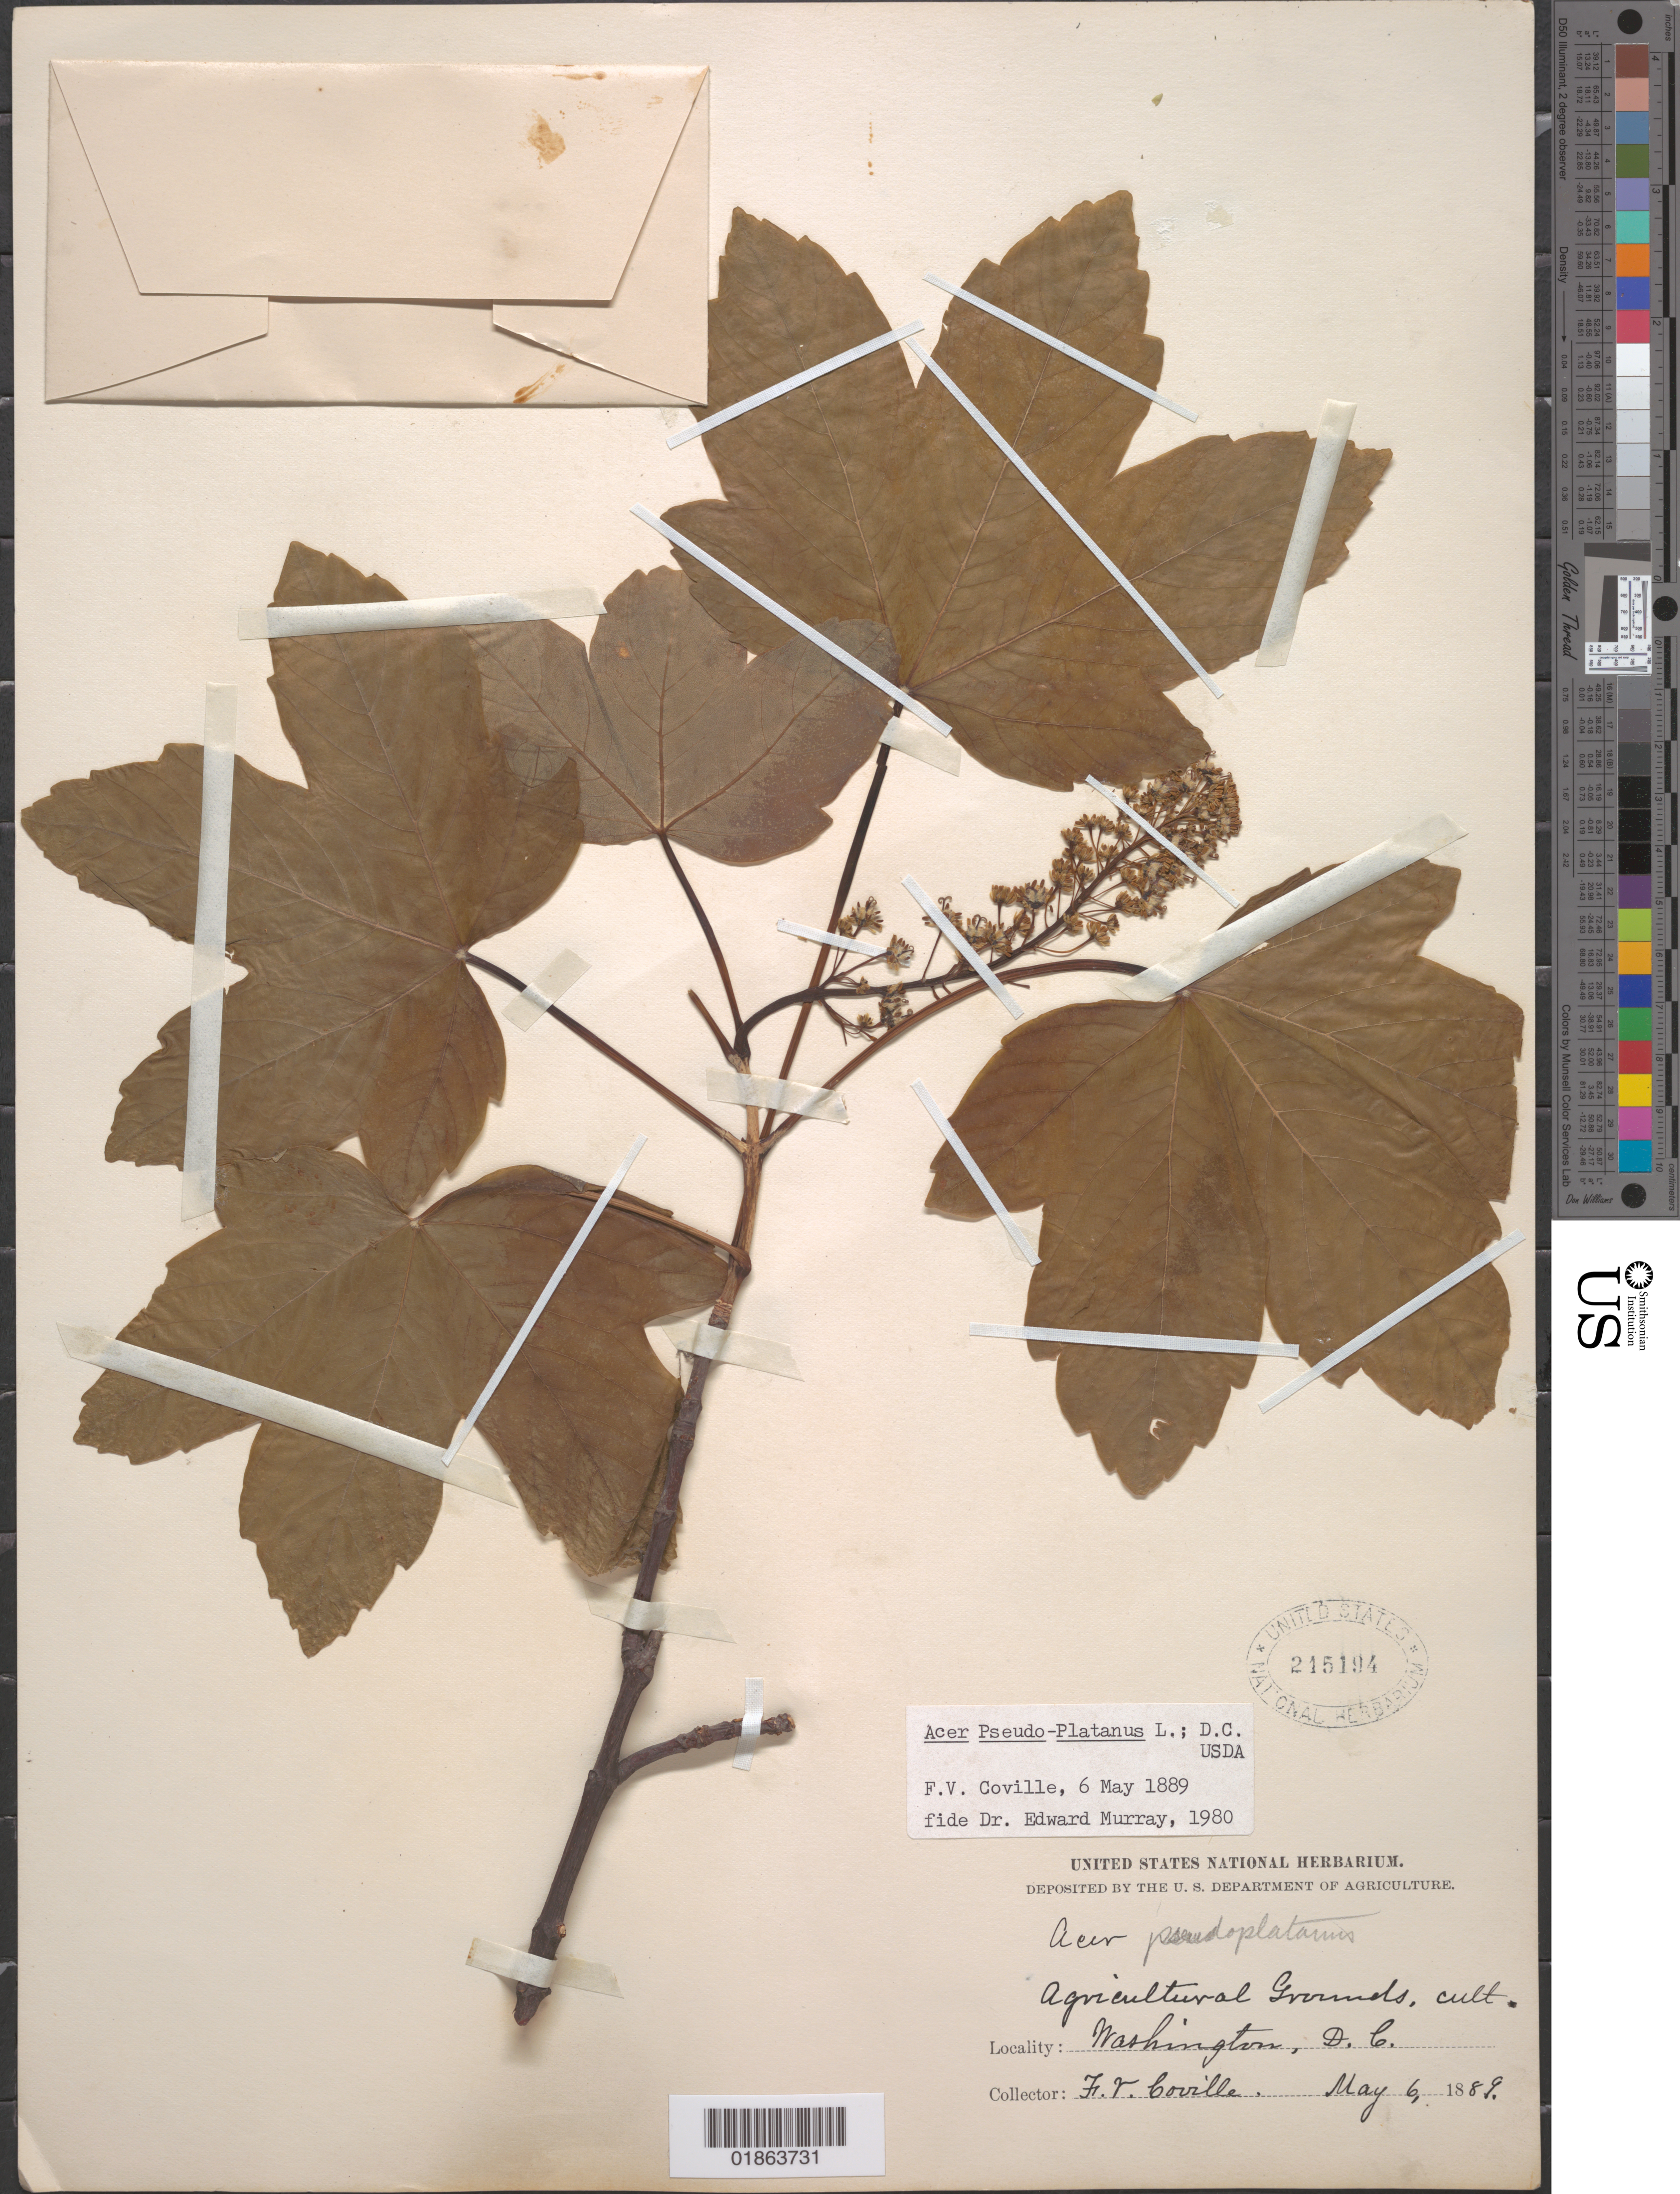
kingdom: Plantae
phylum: Tracheophyta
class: Magnoliopsida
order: Sapindales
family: Sapindaceae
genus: Acer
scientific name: Acer pseudoplatanus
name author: L.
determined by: Murray, Edward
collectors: F. V. Coville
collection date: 1889-05-06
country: United States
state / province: District of Columbia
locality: Agricultural grounds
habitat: Cultivated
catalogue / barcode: US 215194